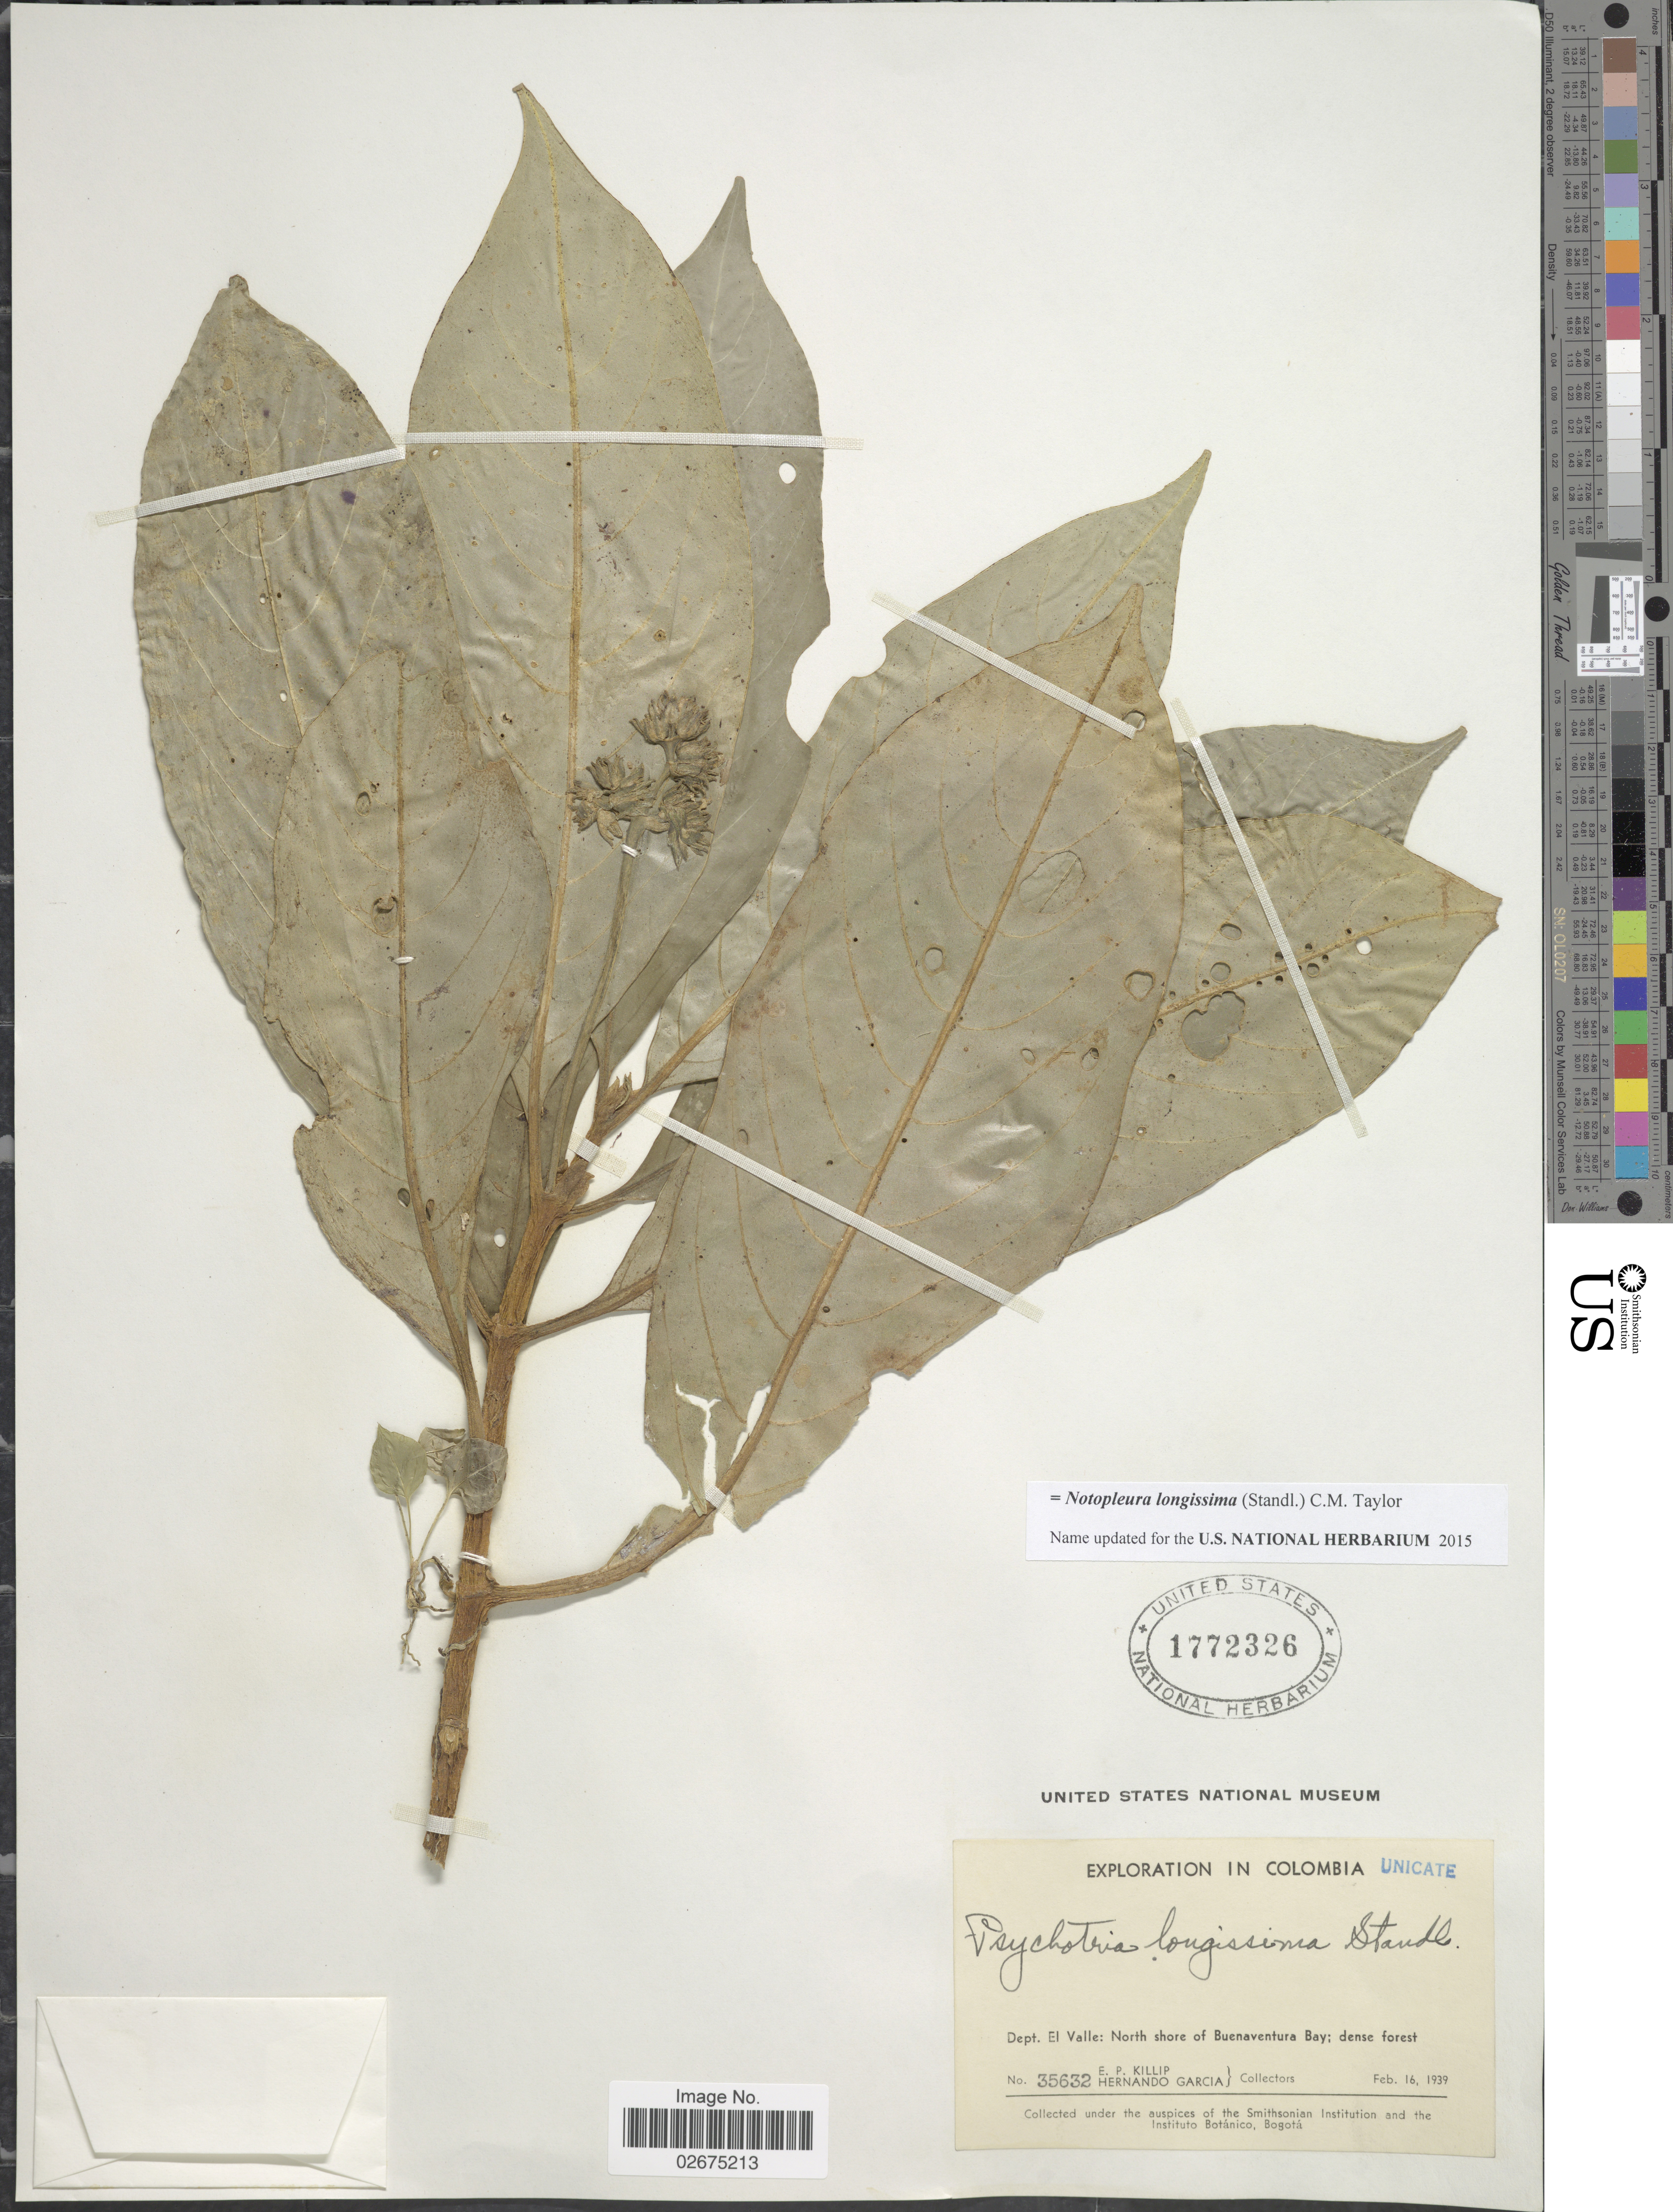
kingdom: Plantae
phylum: Tracheophyta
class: Magnoliopsida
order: Gentianales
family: Rubiaceae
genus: Notopleura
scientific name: Notopleura longissima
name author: Bremek.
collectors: E. P. Killip & H. Garcia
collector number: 35632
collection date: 1939-02-16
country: Colombia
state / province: Valle del Cauca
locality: Dept.El Valle: North shore of Buenaventura Bay; dense forest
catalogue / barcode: US 1772326